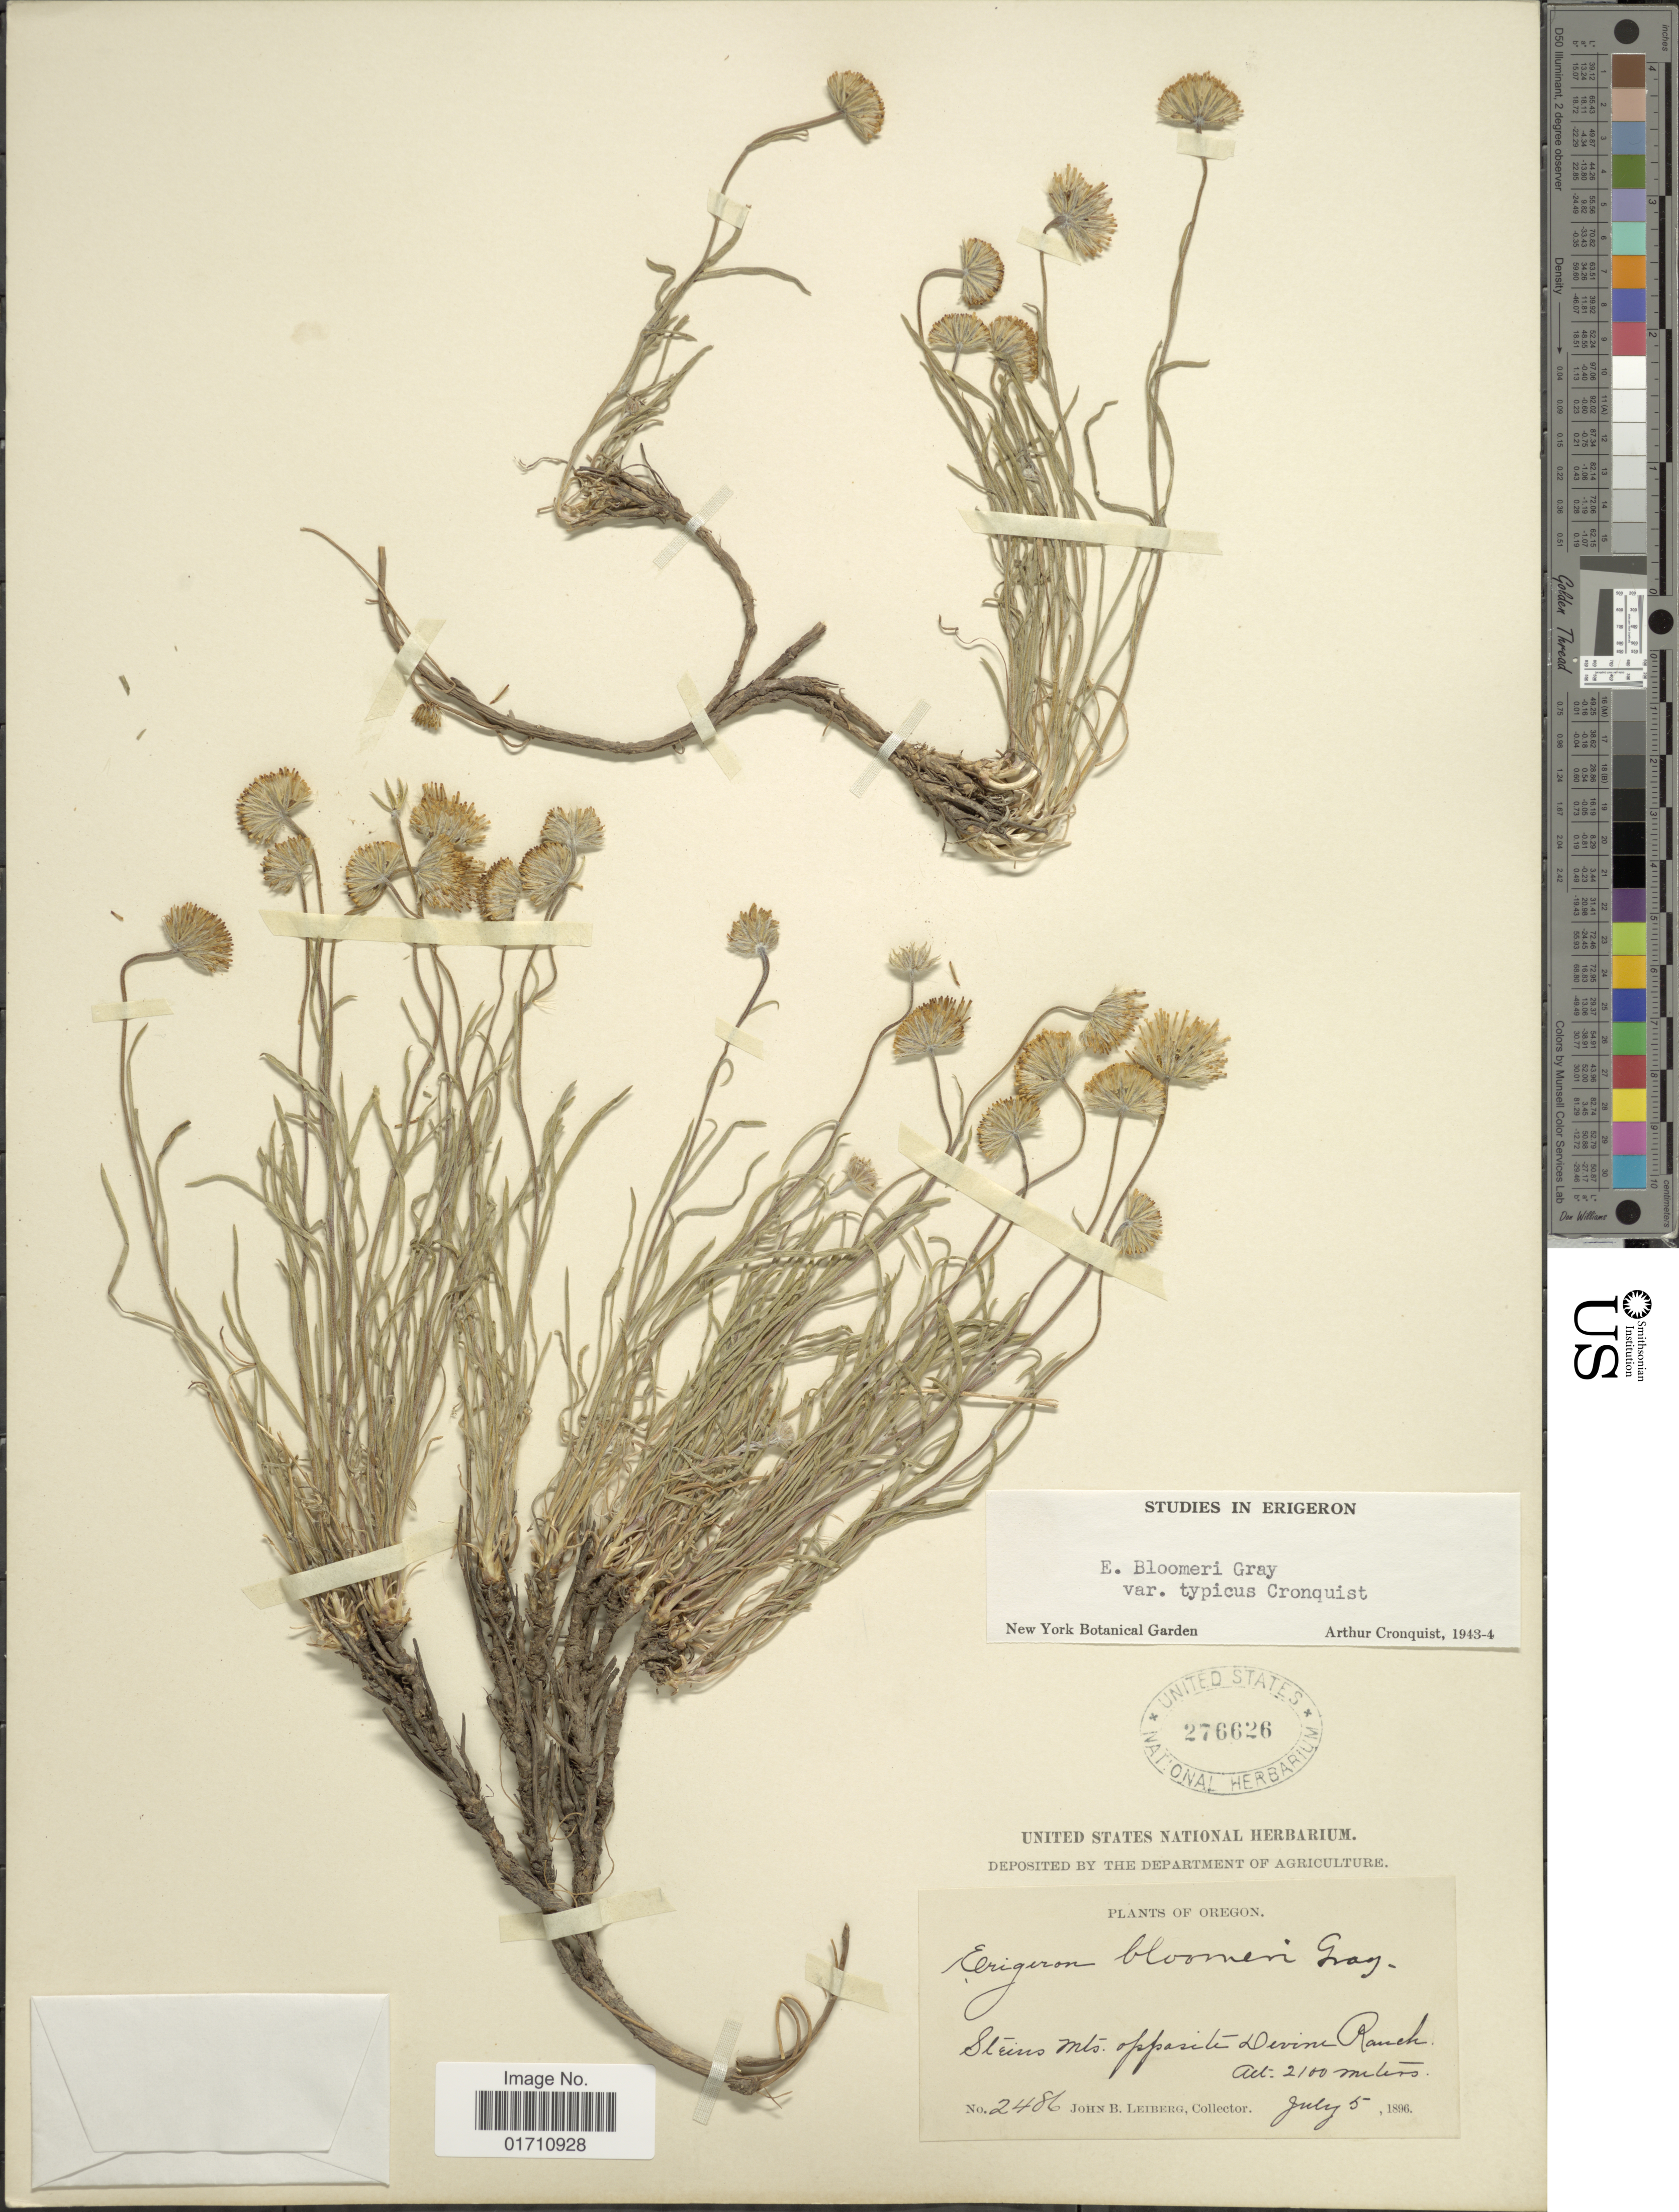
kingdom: Plantae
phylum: Tracheophyta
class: Magnoliopsida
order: Asterales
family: Asteraceae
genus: Erigeron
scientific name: Erigeron bloomeri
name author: A. Gray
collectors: J. B. Leiberg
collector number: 2486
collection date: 1896-07-05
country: United States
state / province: Oregon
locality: Steins Mts opposite Devine Ranch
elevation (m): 2100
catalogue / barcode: US 276626